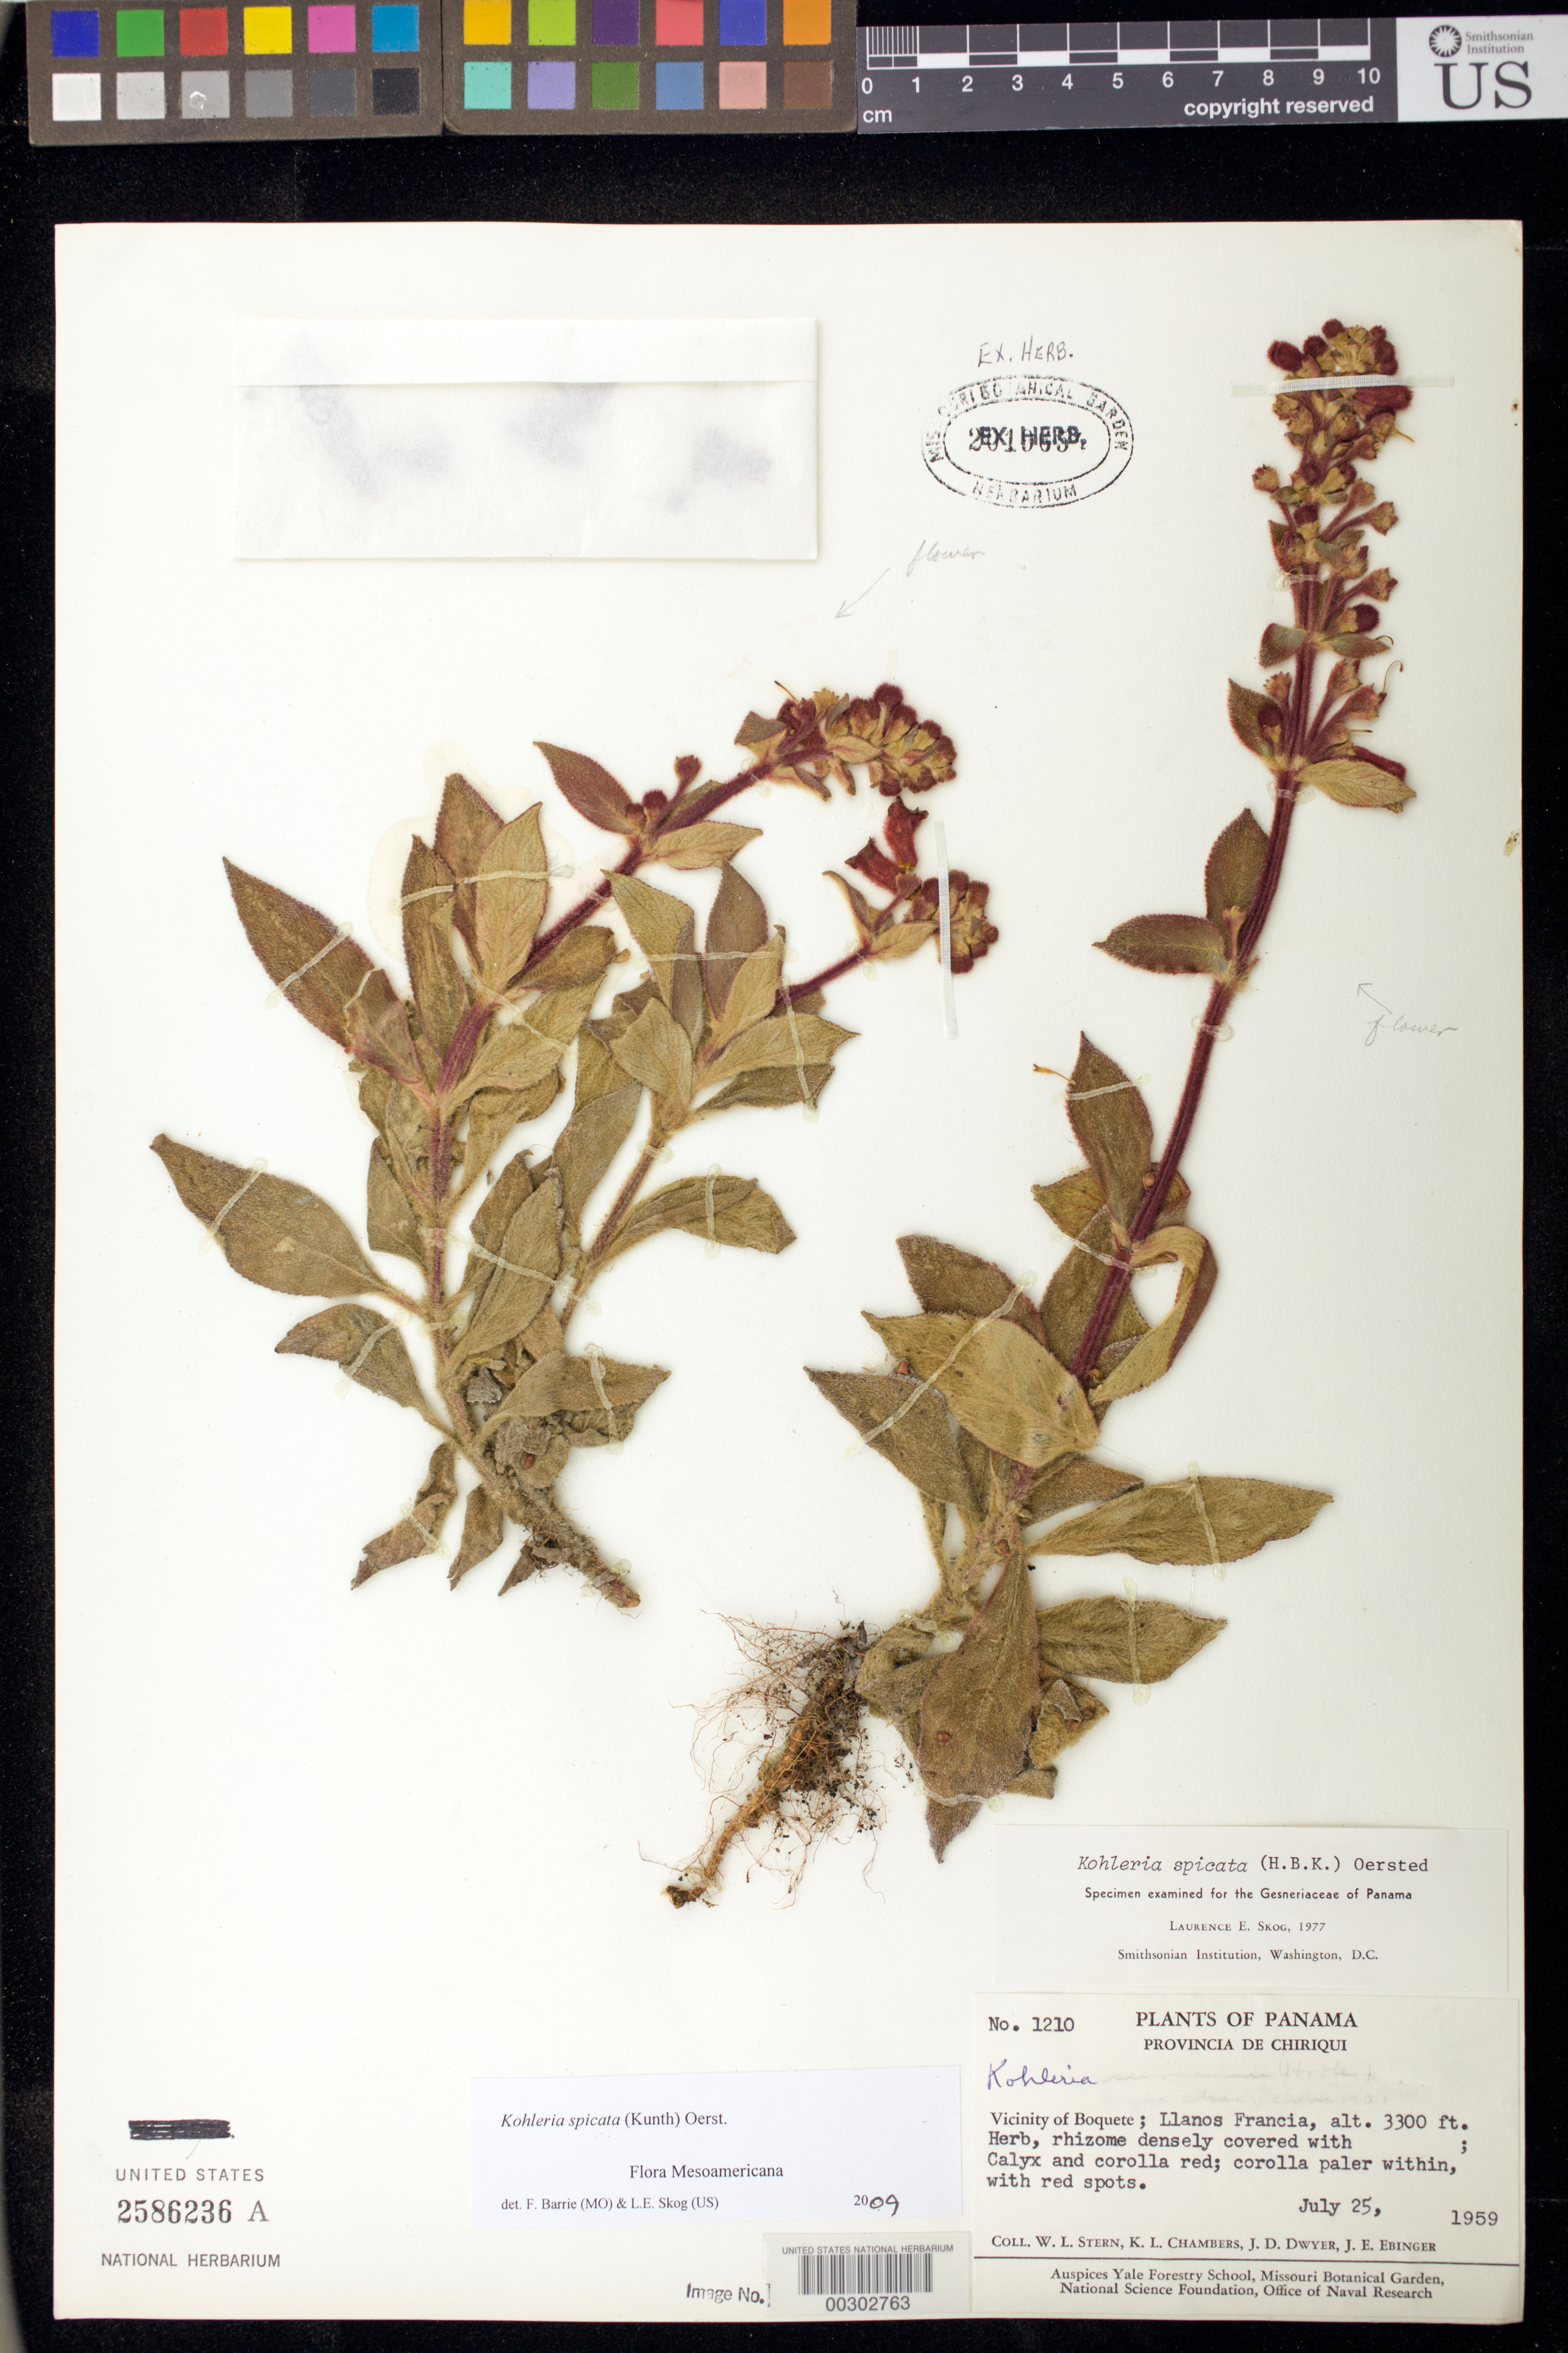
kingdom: Plantae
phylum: Tracheophyta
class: Magnoliopsida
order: Lamiales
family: Gesneriaceae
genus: Kohleria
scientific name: Kohleria spicata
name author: (Kunth) Oerst.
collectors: W. L. Stern, K. L. Chambers, J. D. Dwyer & J. Ebinger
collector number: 1210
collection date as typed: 25 Jul 1959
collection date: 1959-07-25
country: Panama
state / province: Chiriquí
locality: Vicinity of Boquete, Llanos Francia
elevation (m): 1006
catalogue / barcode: US 2586236A